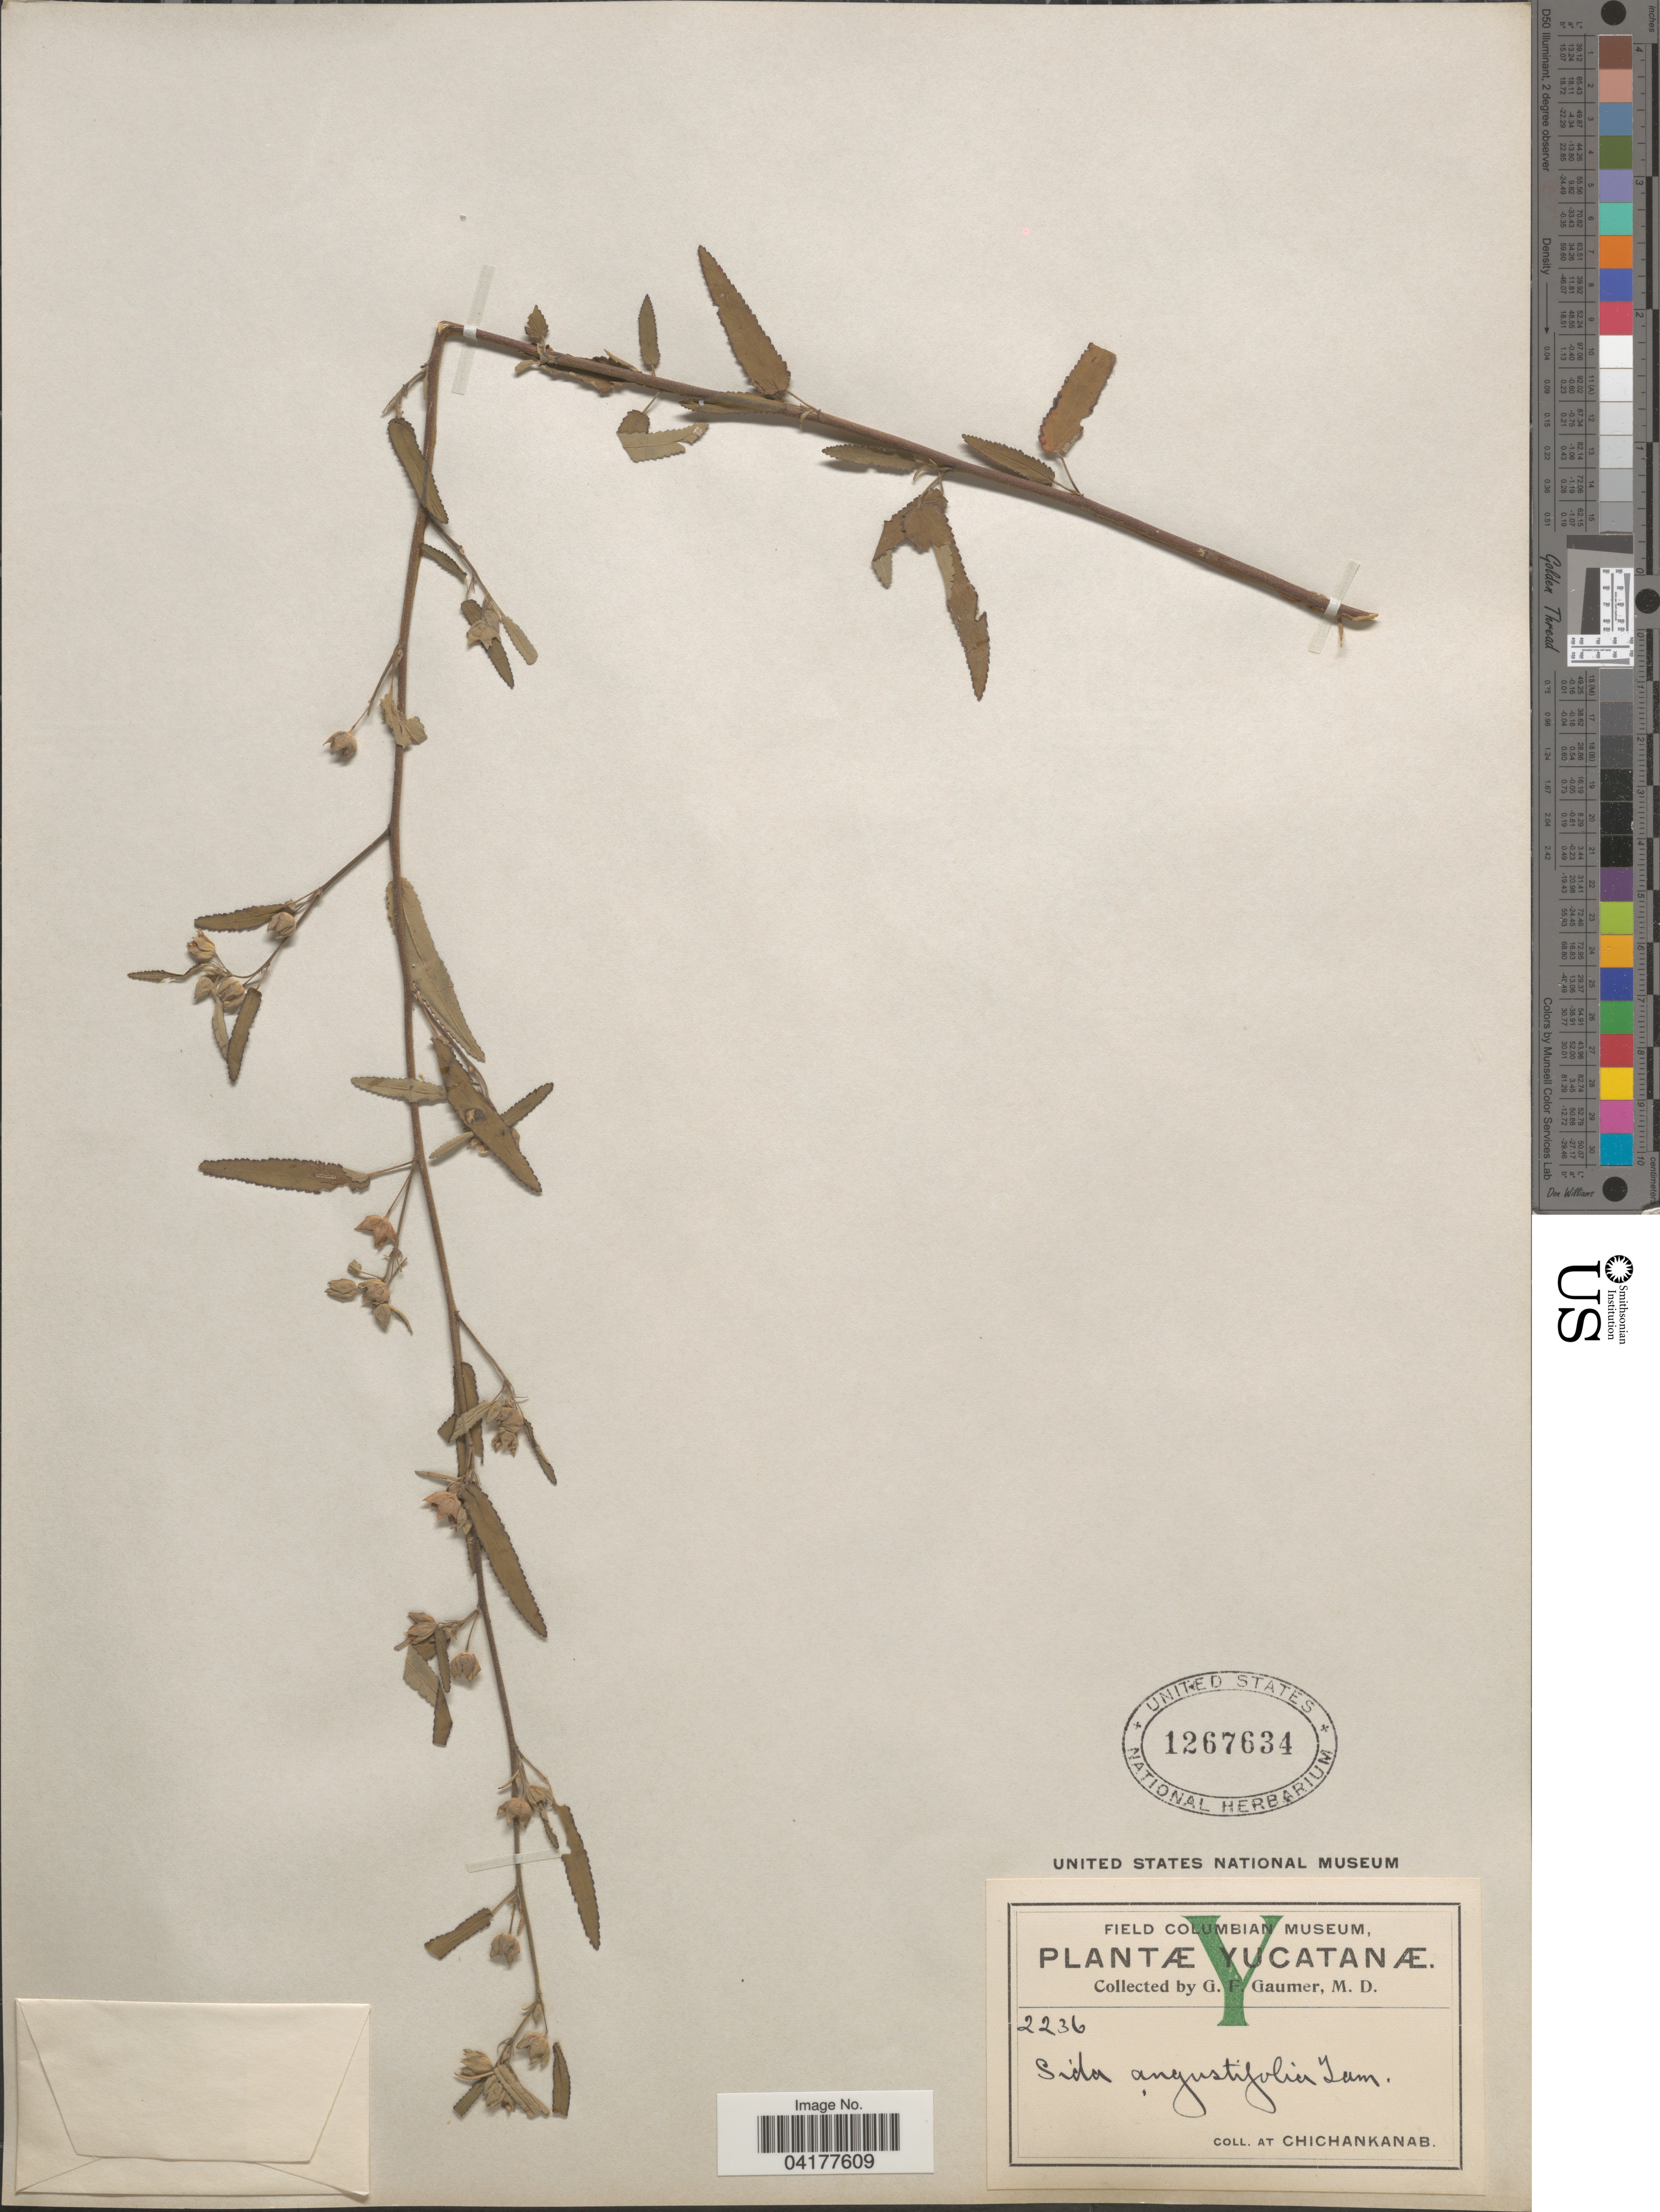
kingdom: Plantae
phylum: Tracheophyta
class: Magnoliopsida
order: Malvales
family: Malvaceae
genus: Sida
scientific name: Sida spinosa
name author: L.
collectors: G. F. Gaumer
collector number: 2236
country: Mexico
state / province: Yucatán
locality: Yucatanæ. Chichankanab.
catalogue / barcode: US 1267634